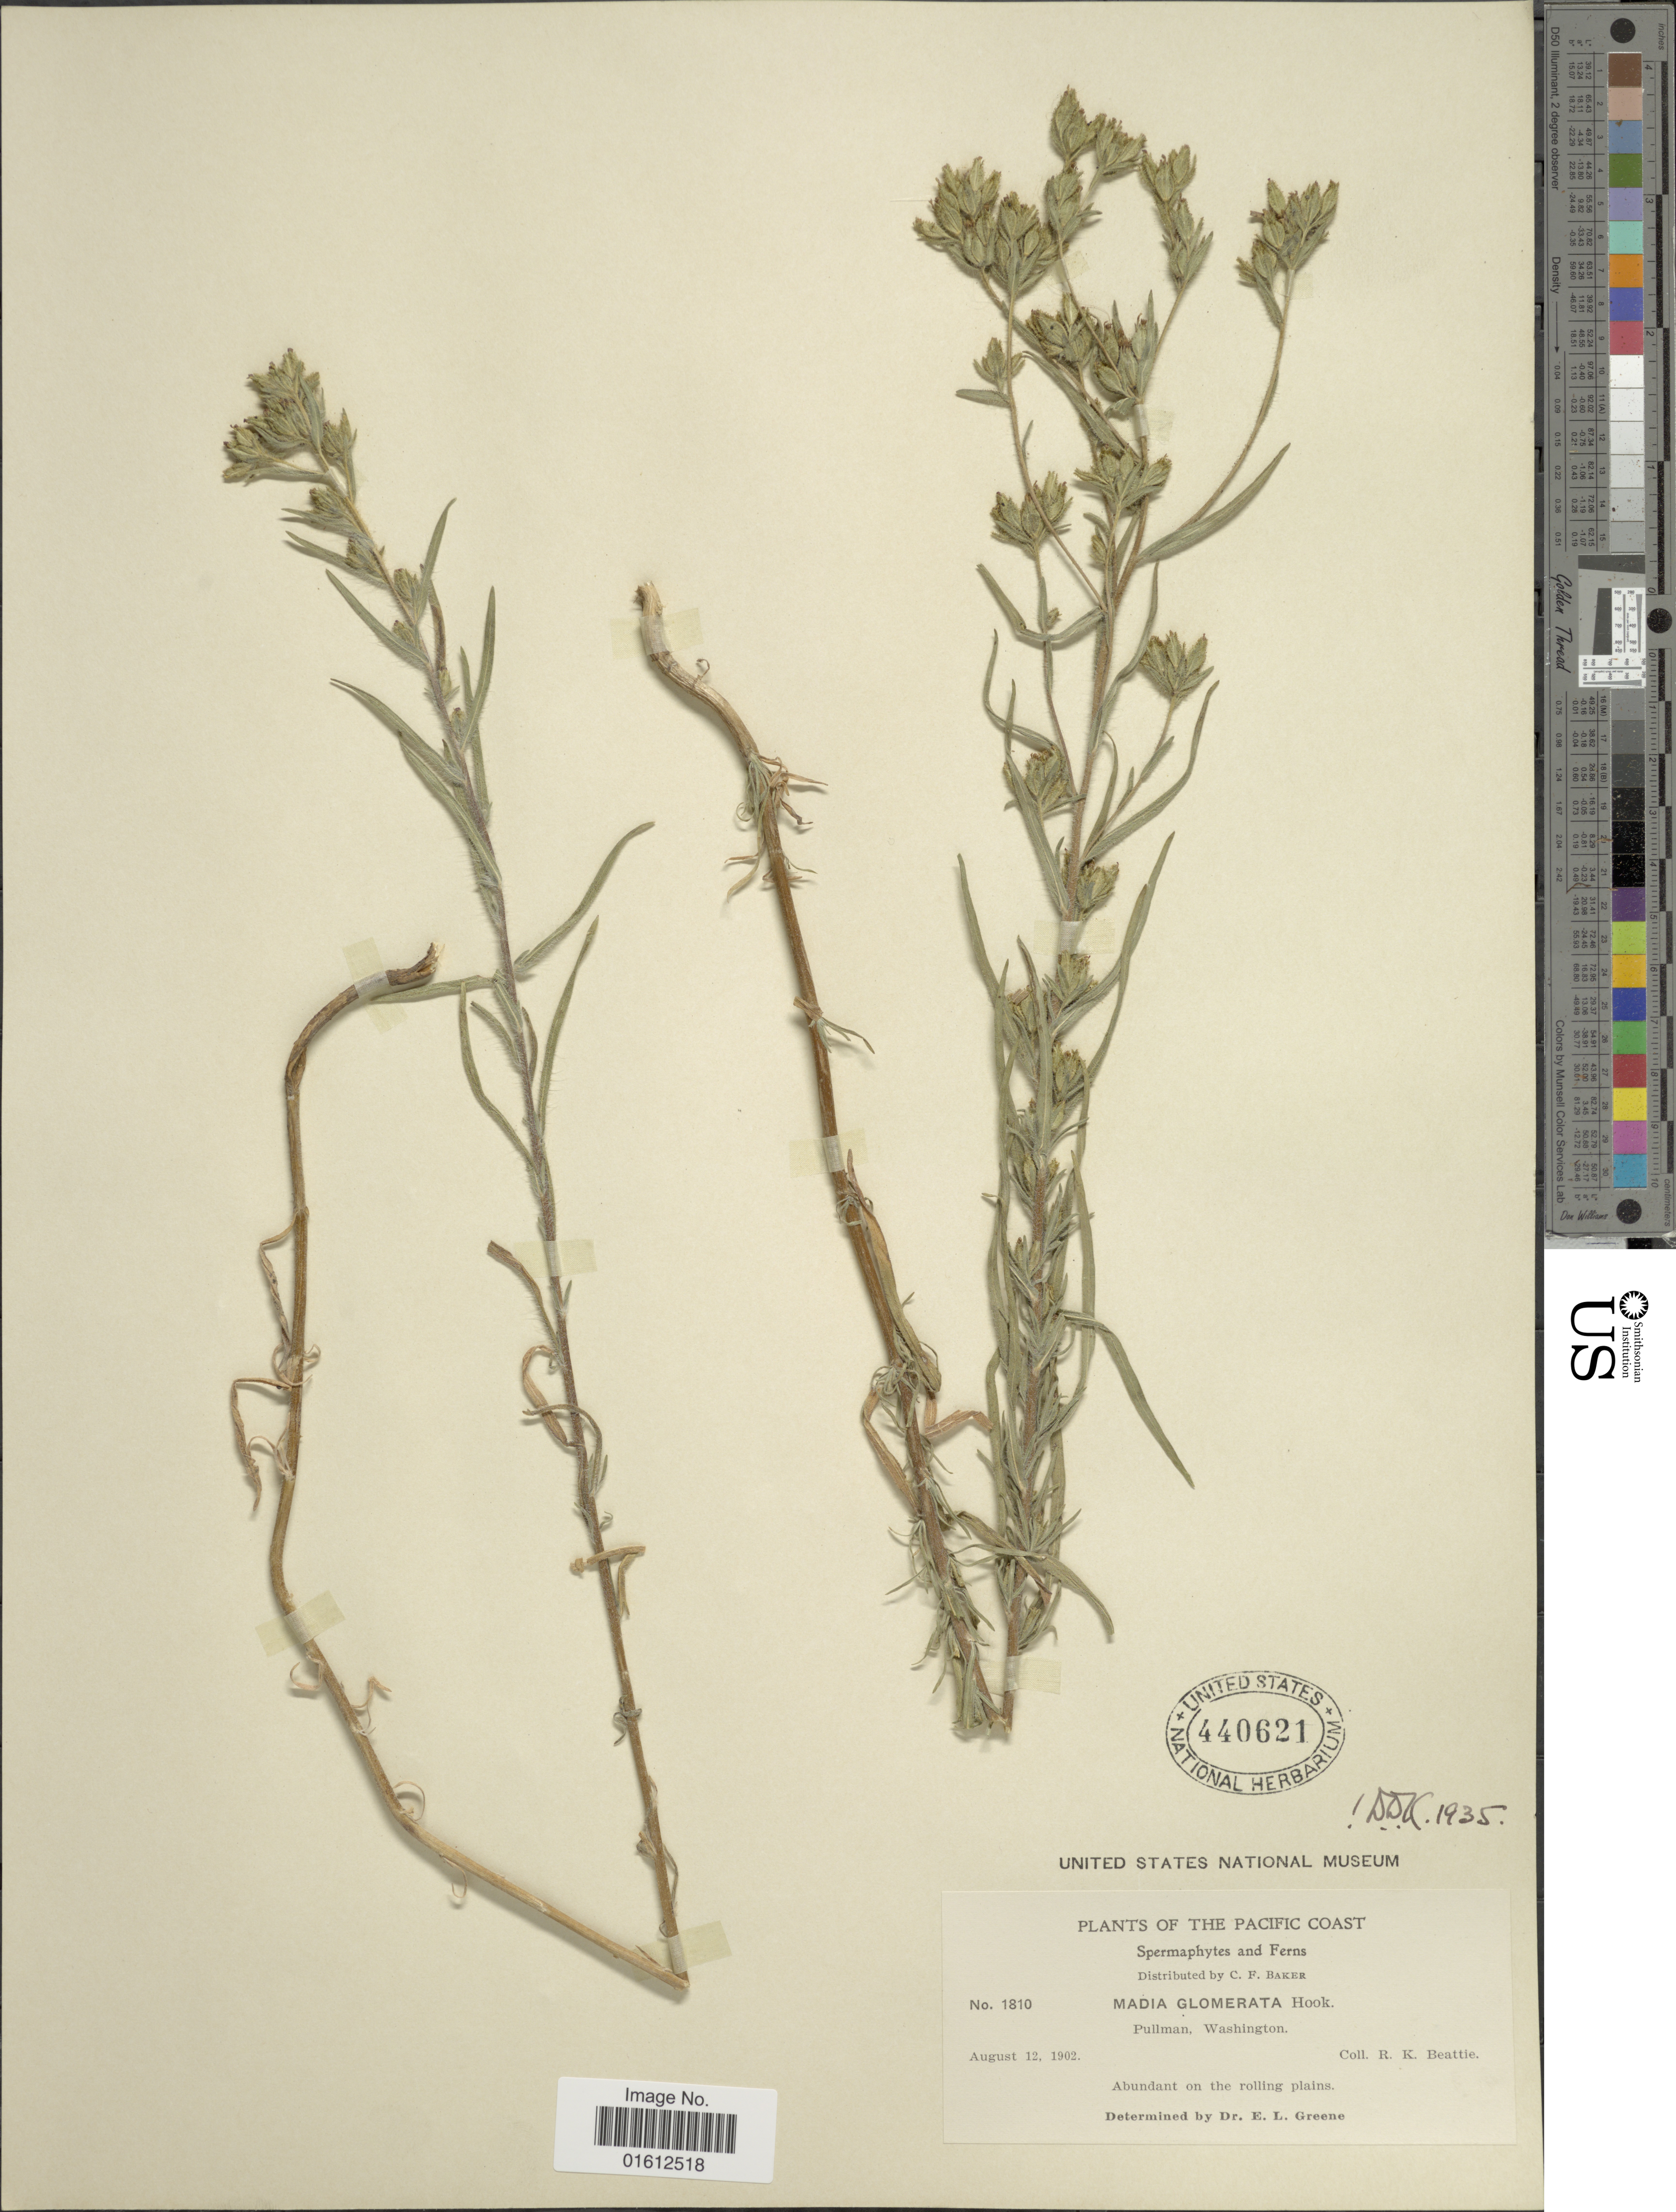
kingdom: Plantae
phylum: Tracheophyta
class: Magnoliopsida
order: Asterales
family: Asteraceae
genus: Madia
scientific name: Madia glomerata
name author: Hook.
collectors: R. K. Beattie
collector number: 1810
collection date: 1902-08-12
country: United States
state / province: Washington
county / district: Whitman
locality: Pullman.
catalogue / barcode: US 440621